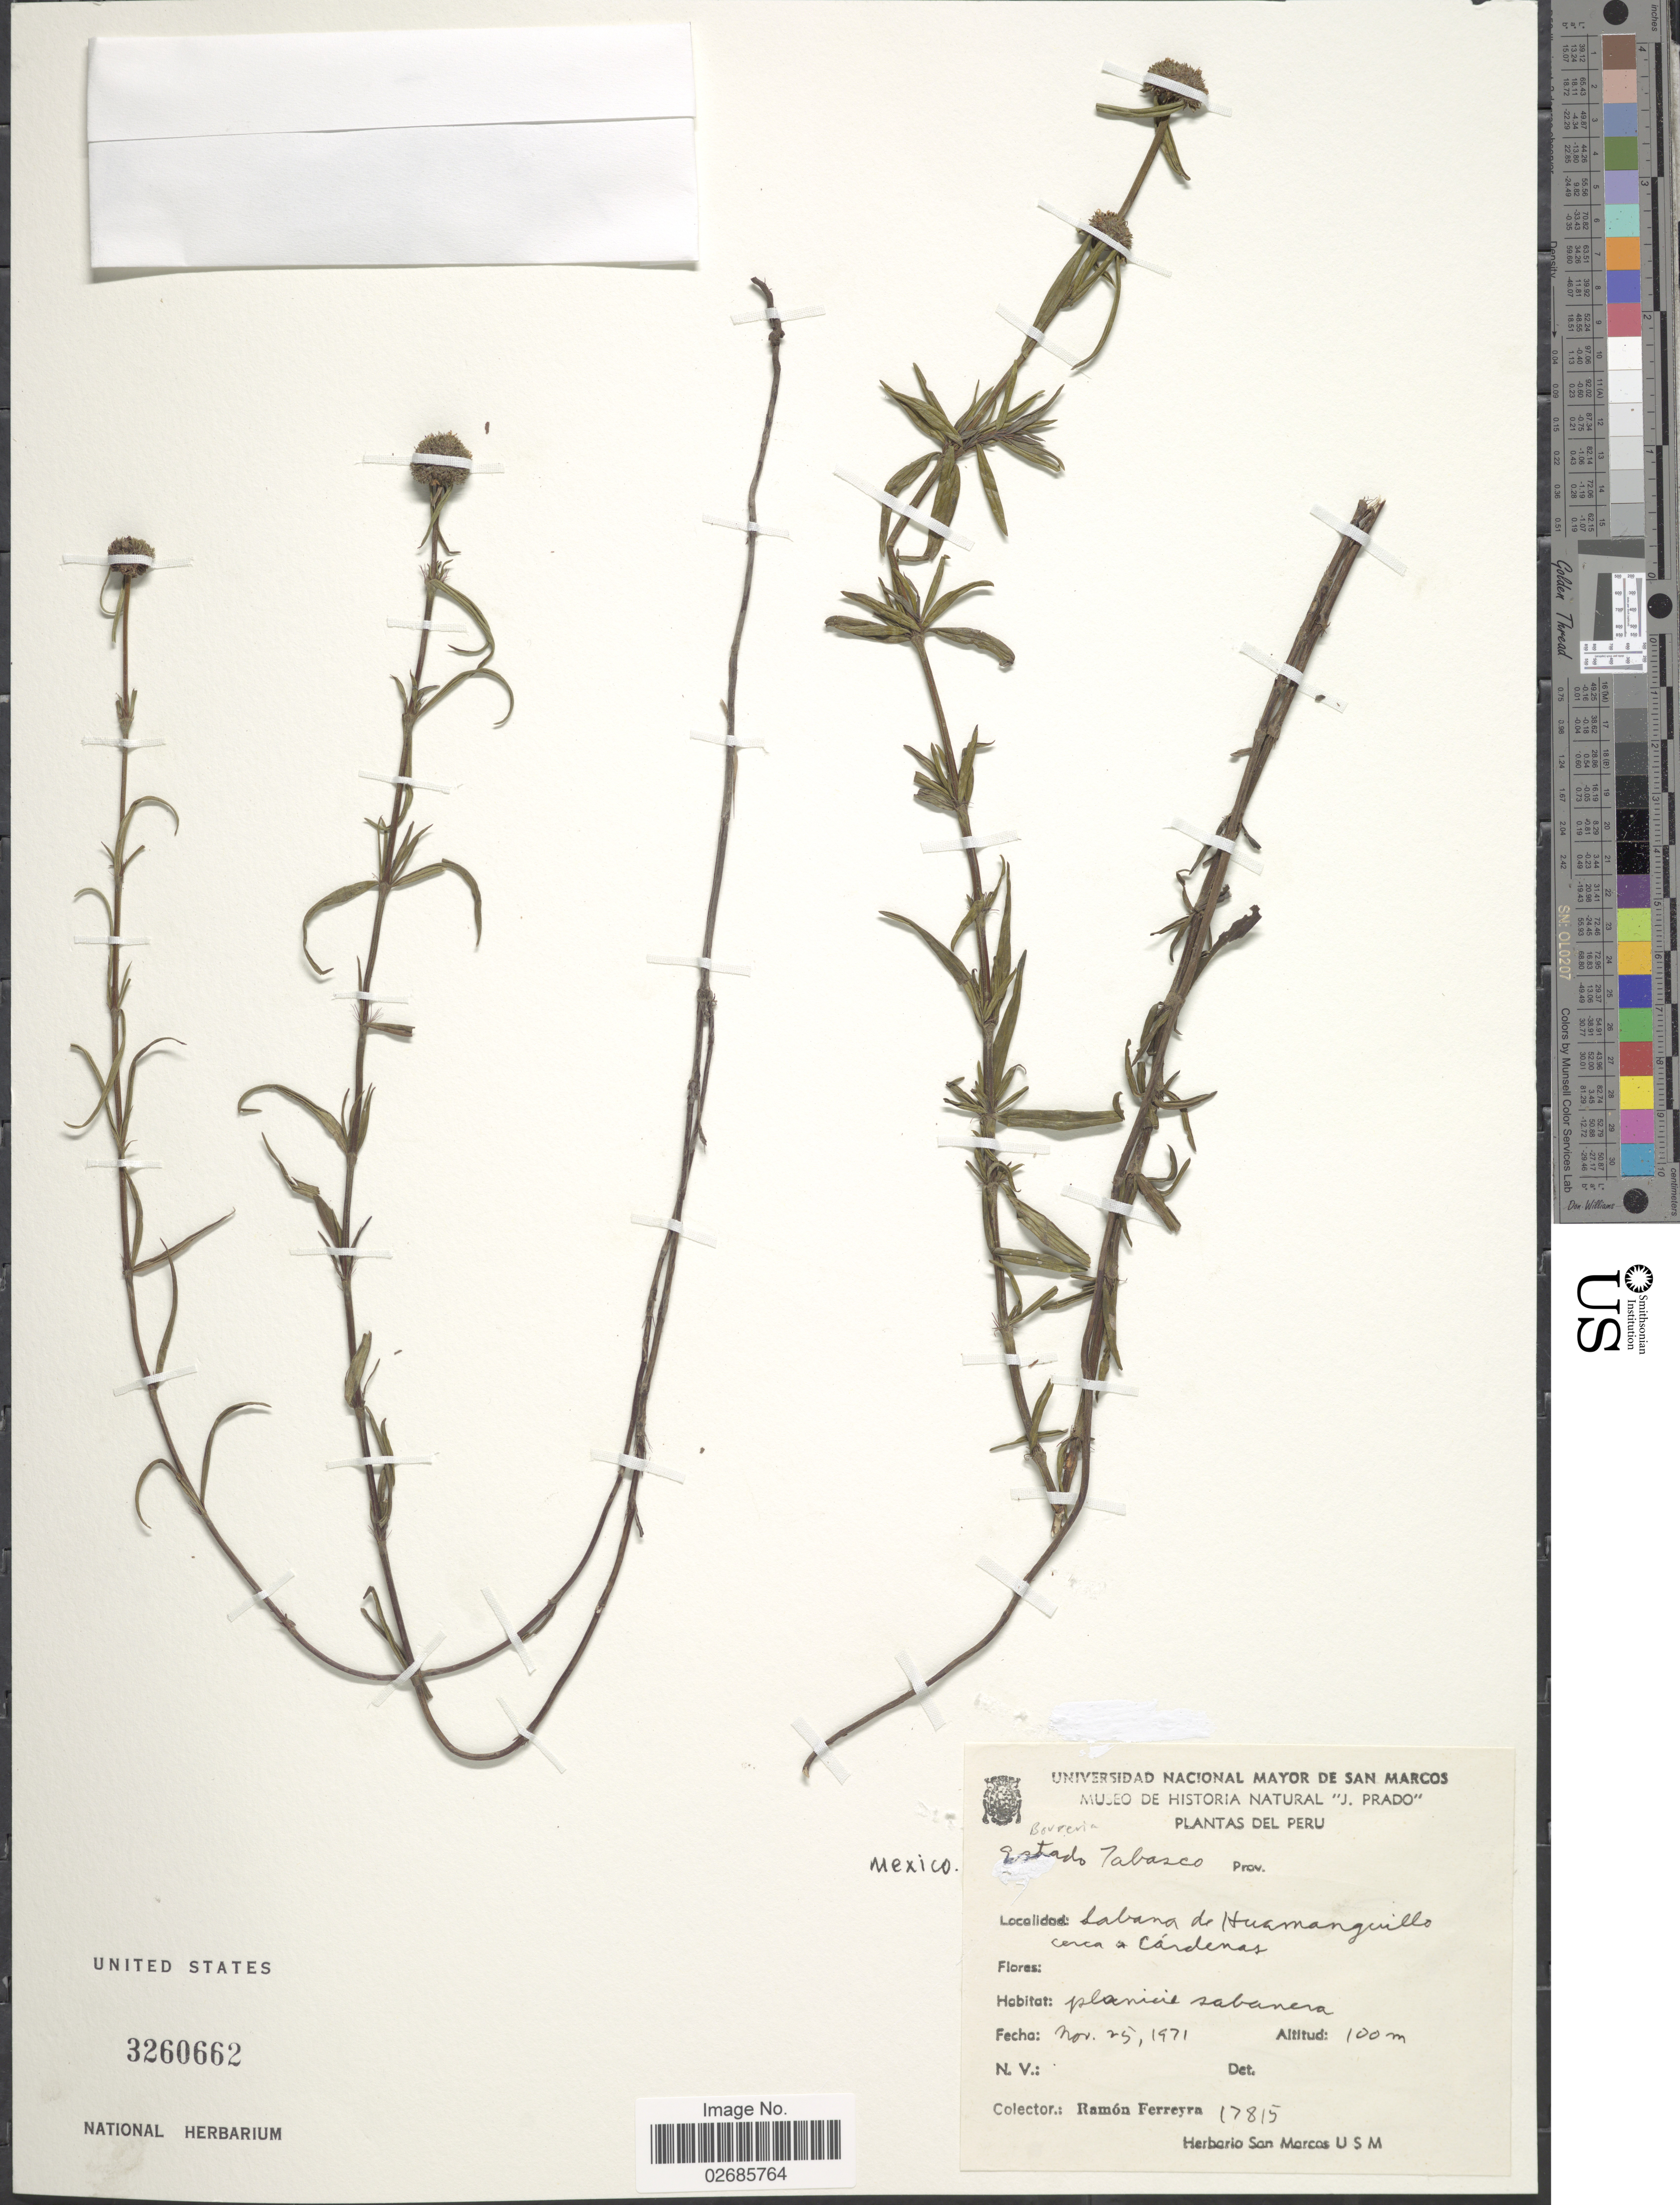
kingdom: Plantae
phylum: Tracheophyta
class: Magnoliopsida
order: Gentianales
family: Rubiaceae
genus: Borreria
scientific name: Borreria sp.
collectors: R. A. Ferreyra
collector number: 17815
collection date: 1971-11-25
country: Mexico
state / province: Tabasco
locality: Sabana de Huamanguillo cerca a Cárdenas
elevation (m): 100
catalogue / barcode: US 3260662